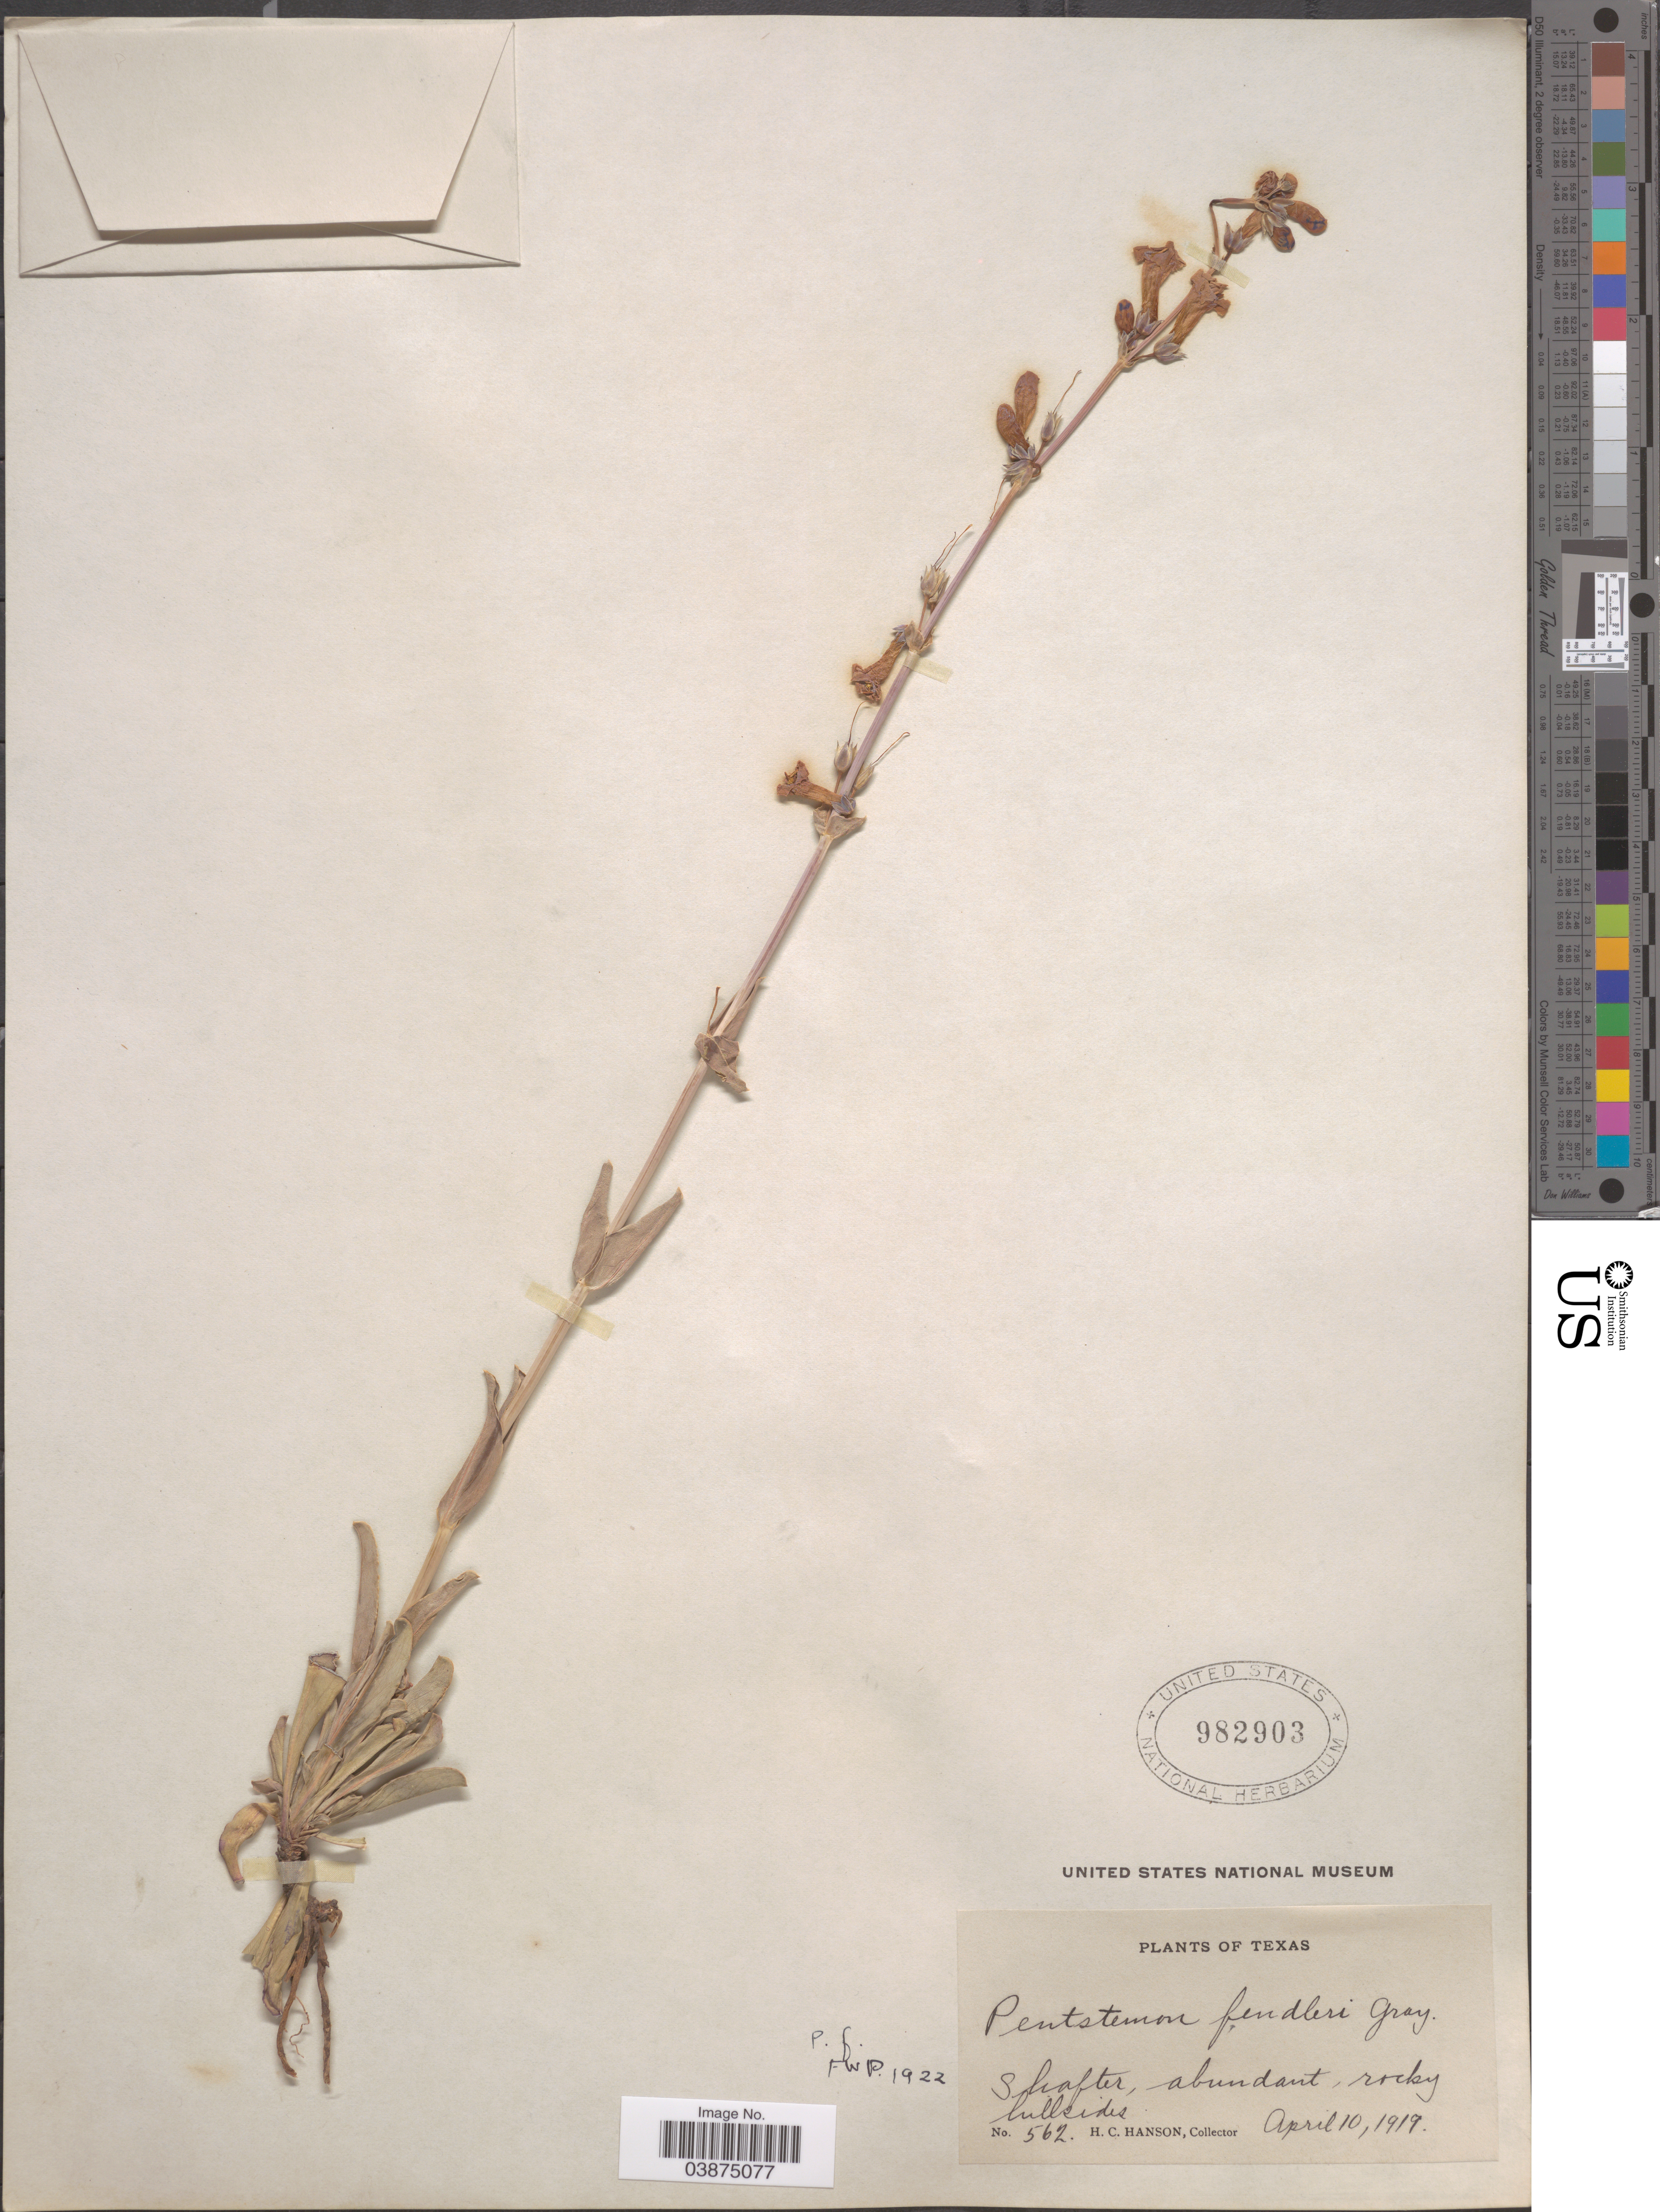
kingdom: Plantae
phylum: Tracheophyta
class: Magnoliopsida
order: Lamiales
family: Plantaginaceae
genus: Penstemon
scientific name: Penstemon fendleri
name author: Torr. & A. Gray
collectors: H. Hanson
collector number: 562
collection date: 1919-04-10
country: United States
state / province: Texas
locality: Shafter.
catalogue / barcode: US 982903